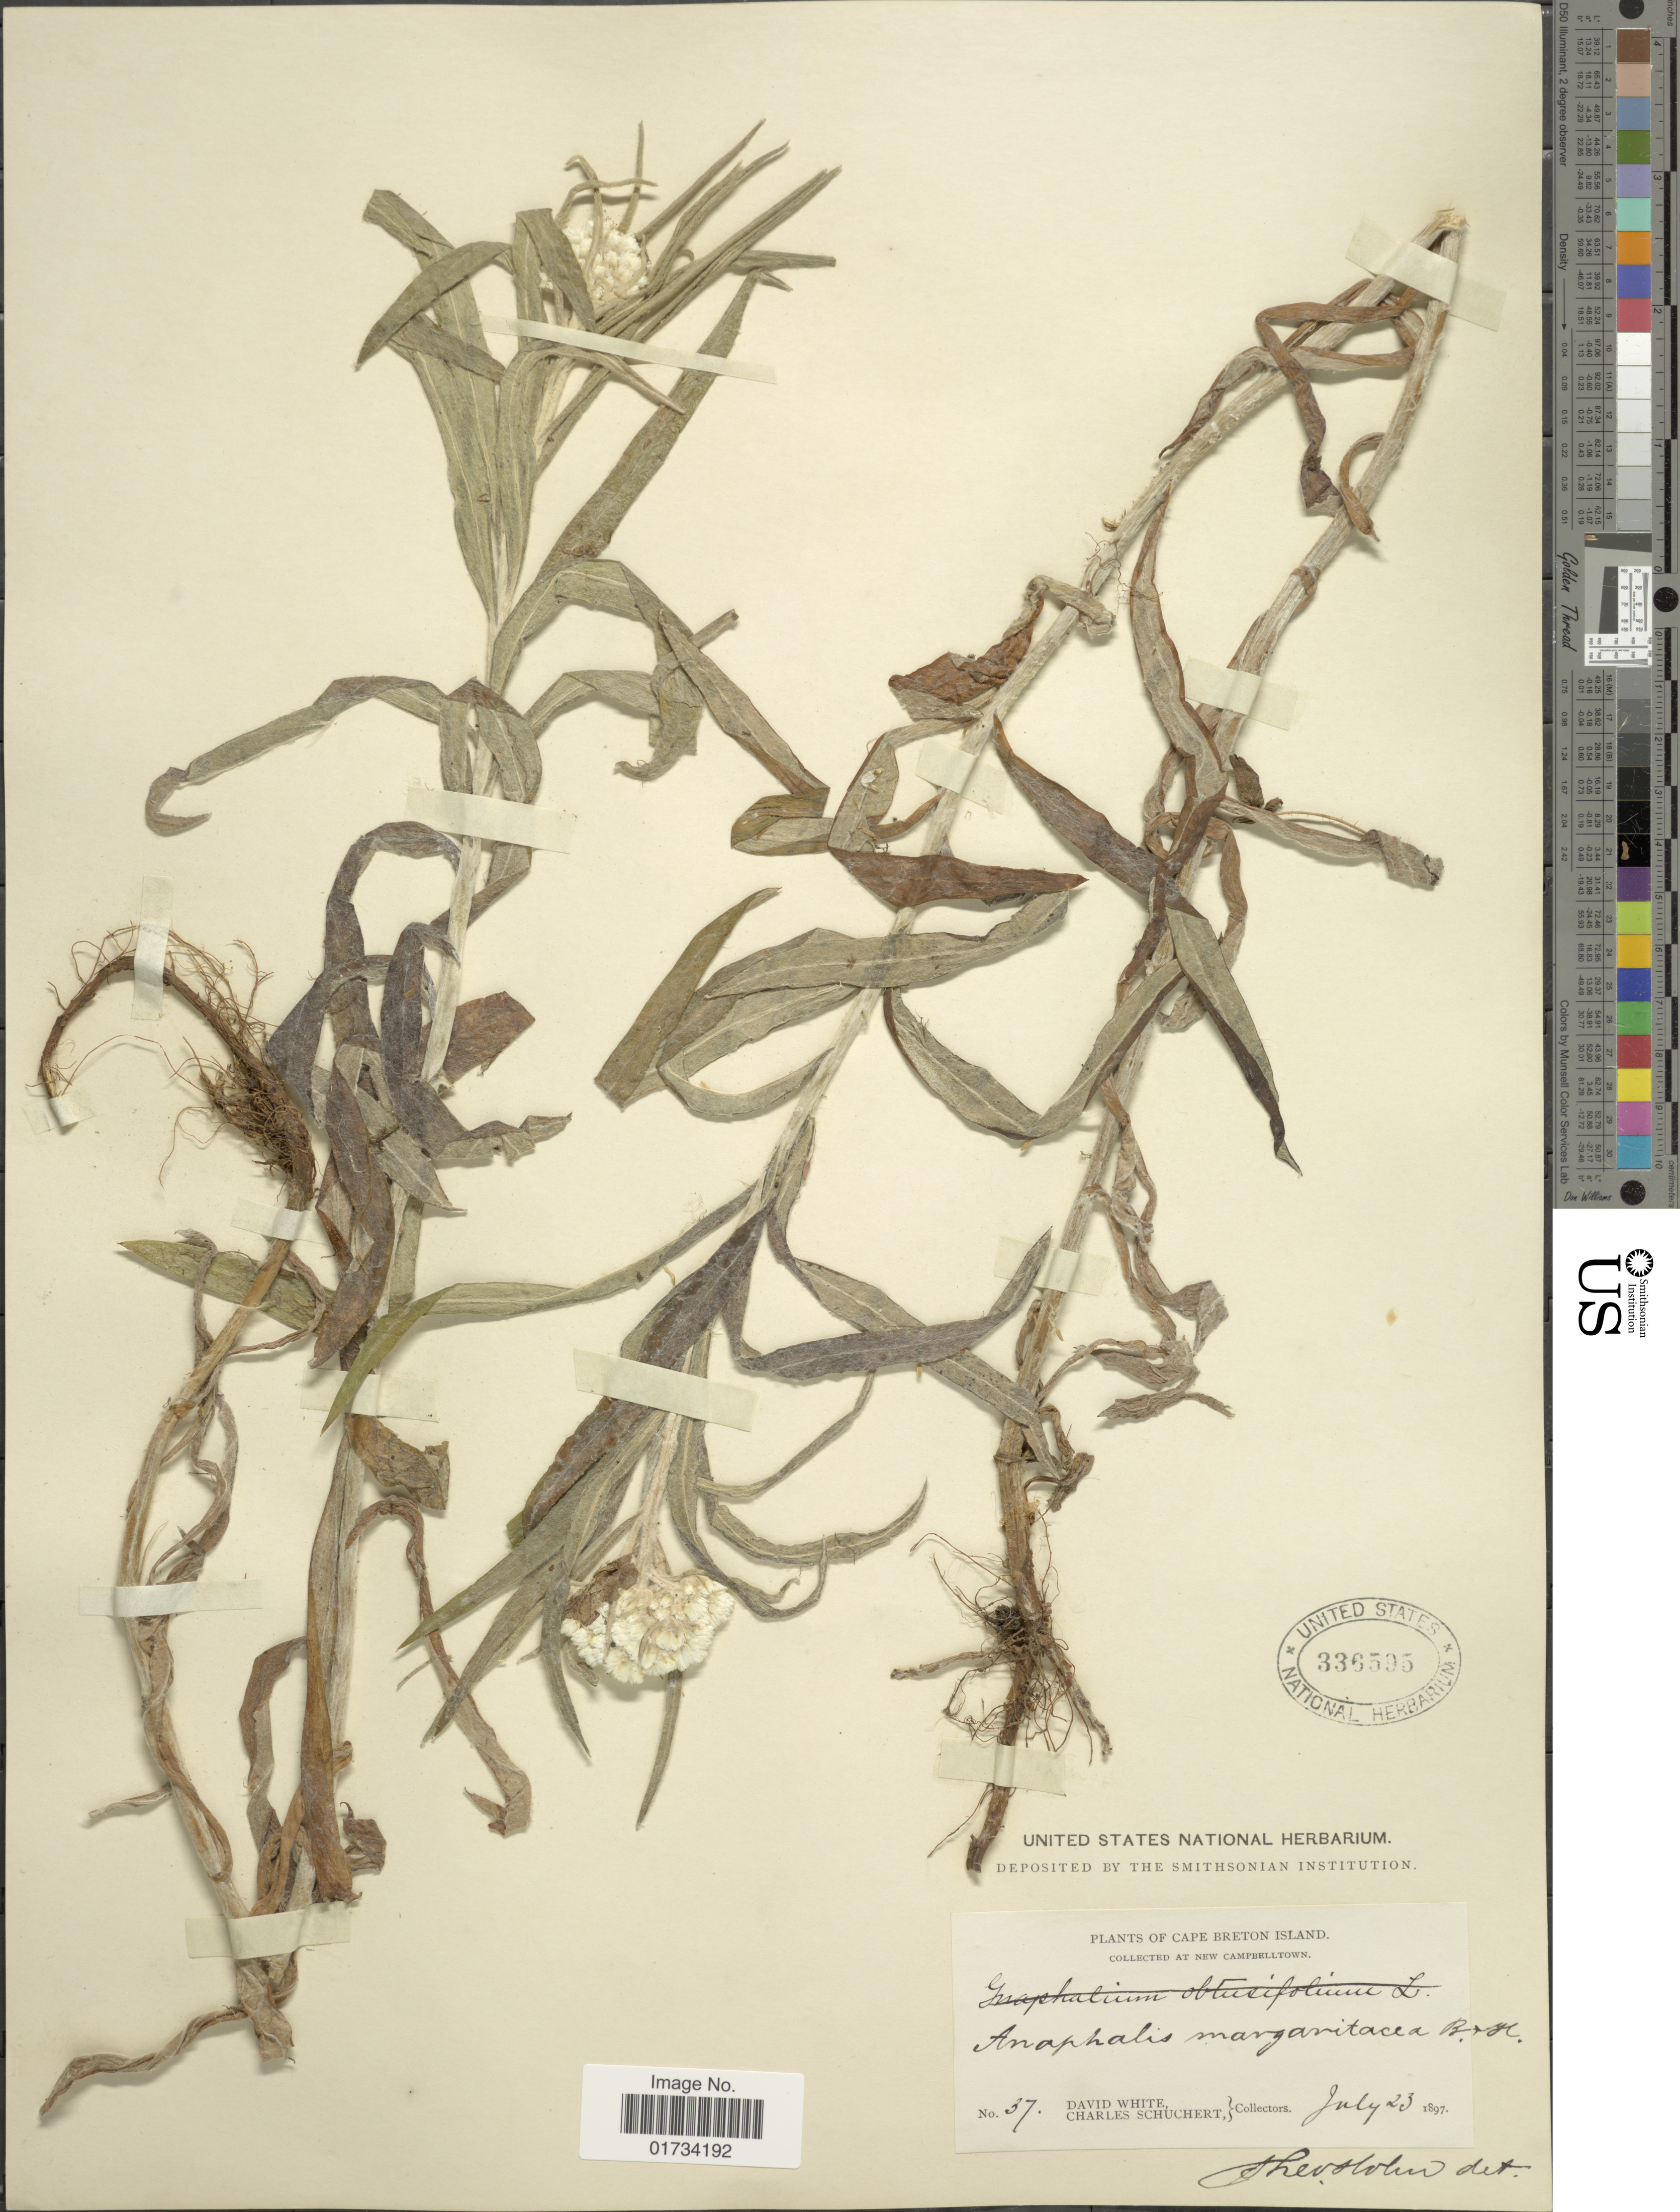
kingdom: Plantae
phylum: Tracheophyta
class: Magnoliopsida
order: Asterales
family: Asteraceae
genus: Anaphalis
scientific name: Anaphalis margaritacea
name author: (L.) Benth. & Hook. f.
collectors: D. White & C. Schuchert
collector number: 37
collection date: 1897-07-23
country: Canada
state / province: Nova Scotia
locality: Cape Breton Island, New Capbelltown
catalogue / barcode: US 336595